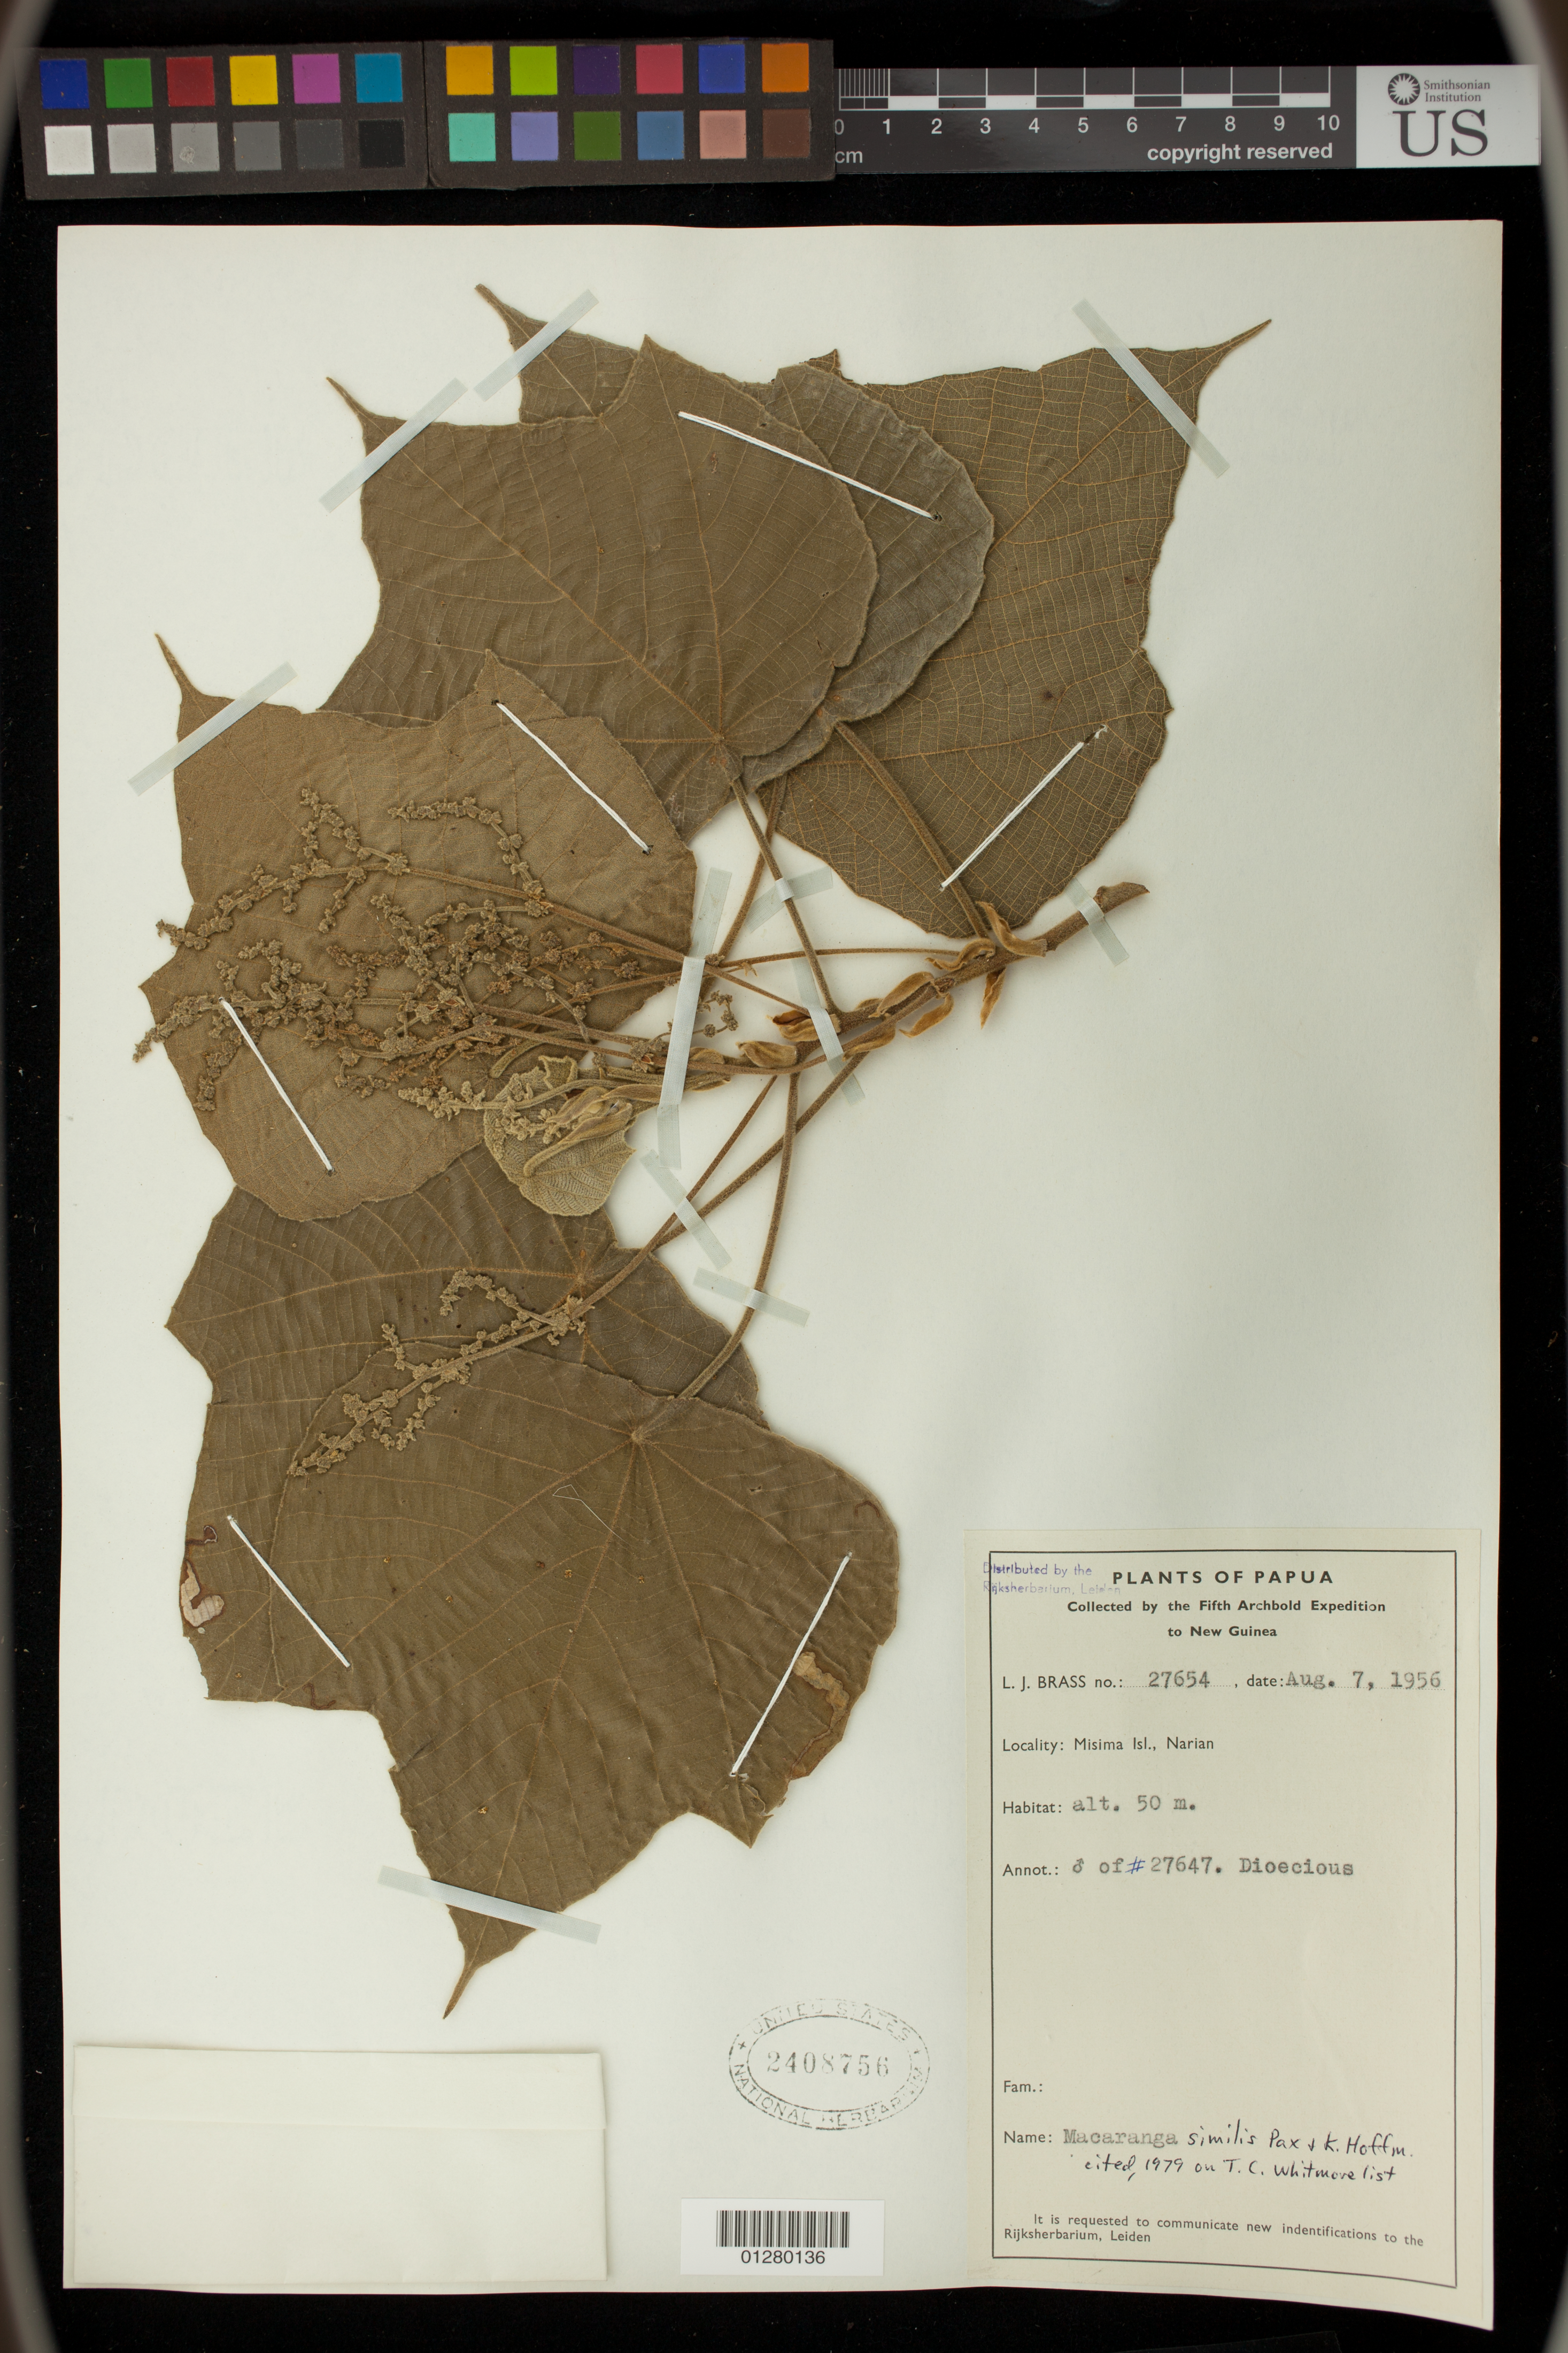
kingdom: Plantae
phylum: Tracheophyta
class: Magnoliopsida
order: Malpighiales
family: Euphorbiaceae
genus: Macaranga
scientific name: Macaranga similis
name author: Pax & K. Hoffm.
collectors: L. J. Brass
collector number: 27654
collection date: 1956-08-07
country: Papua New Guinea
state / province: Milne Bay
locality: Misima Isl., Narian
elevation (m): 50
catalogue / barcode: US 2408756